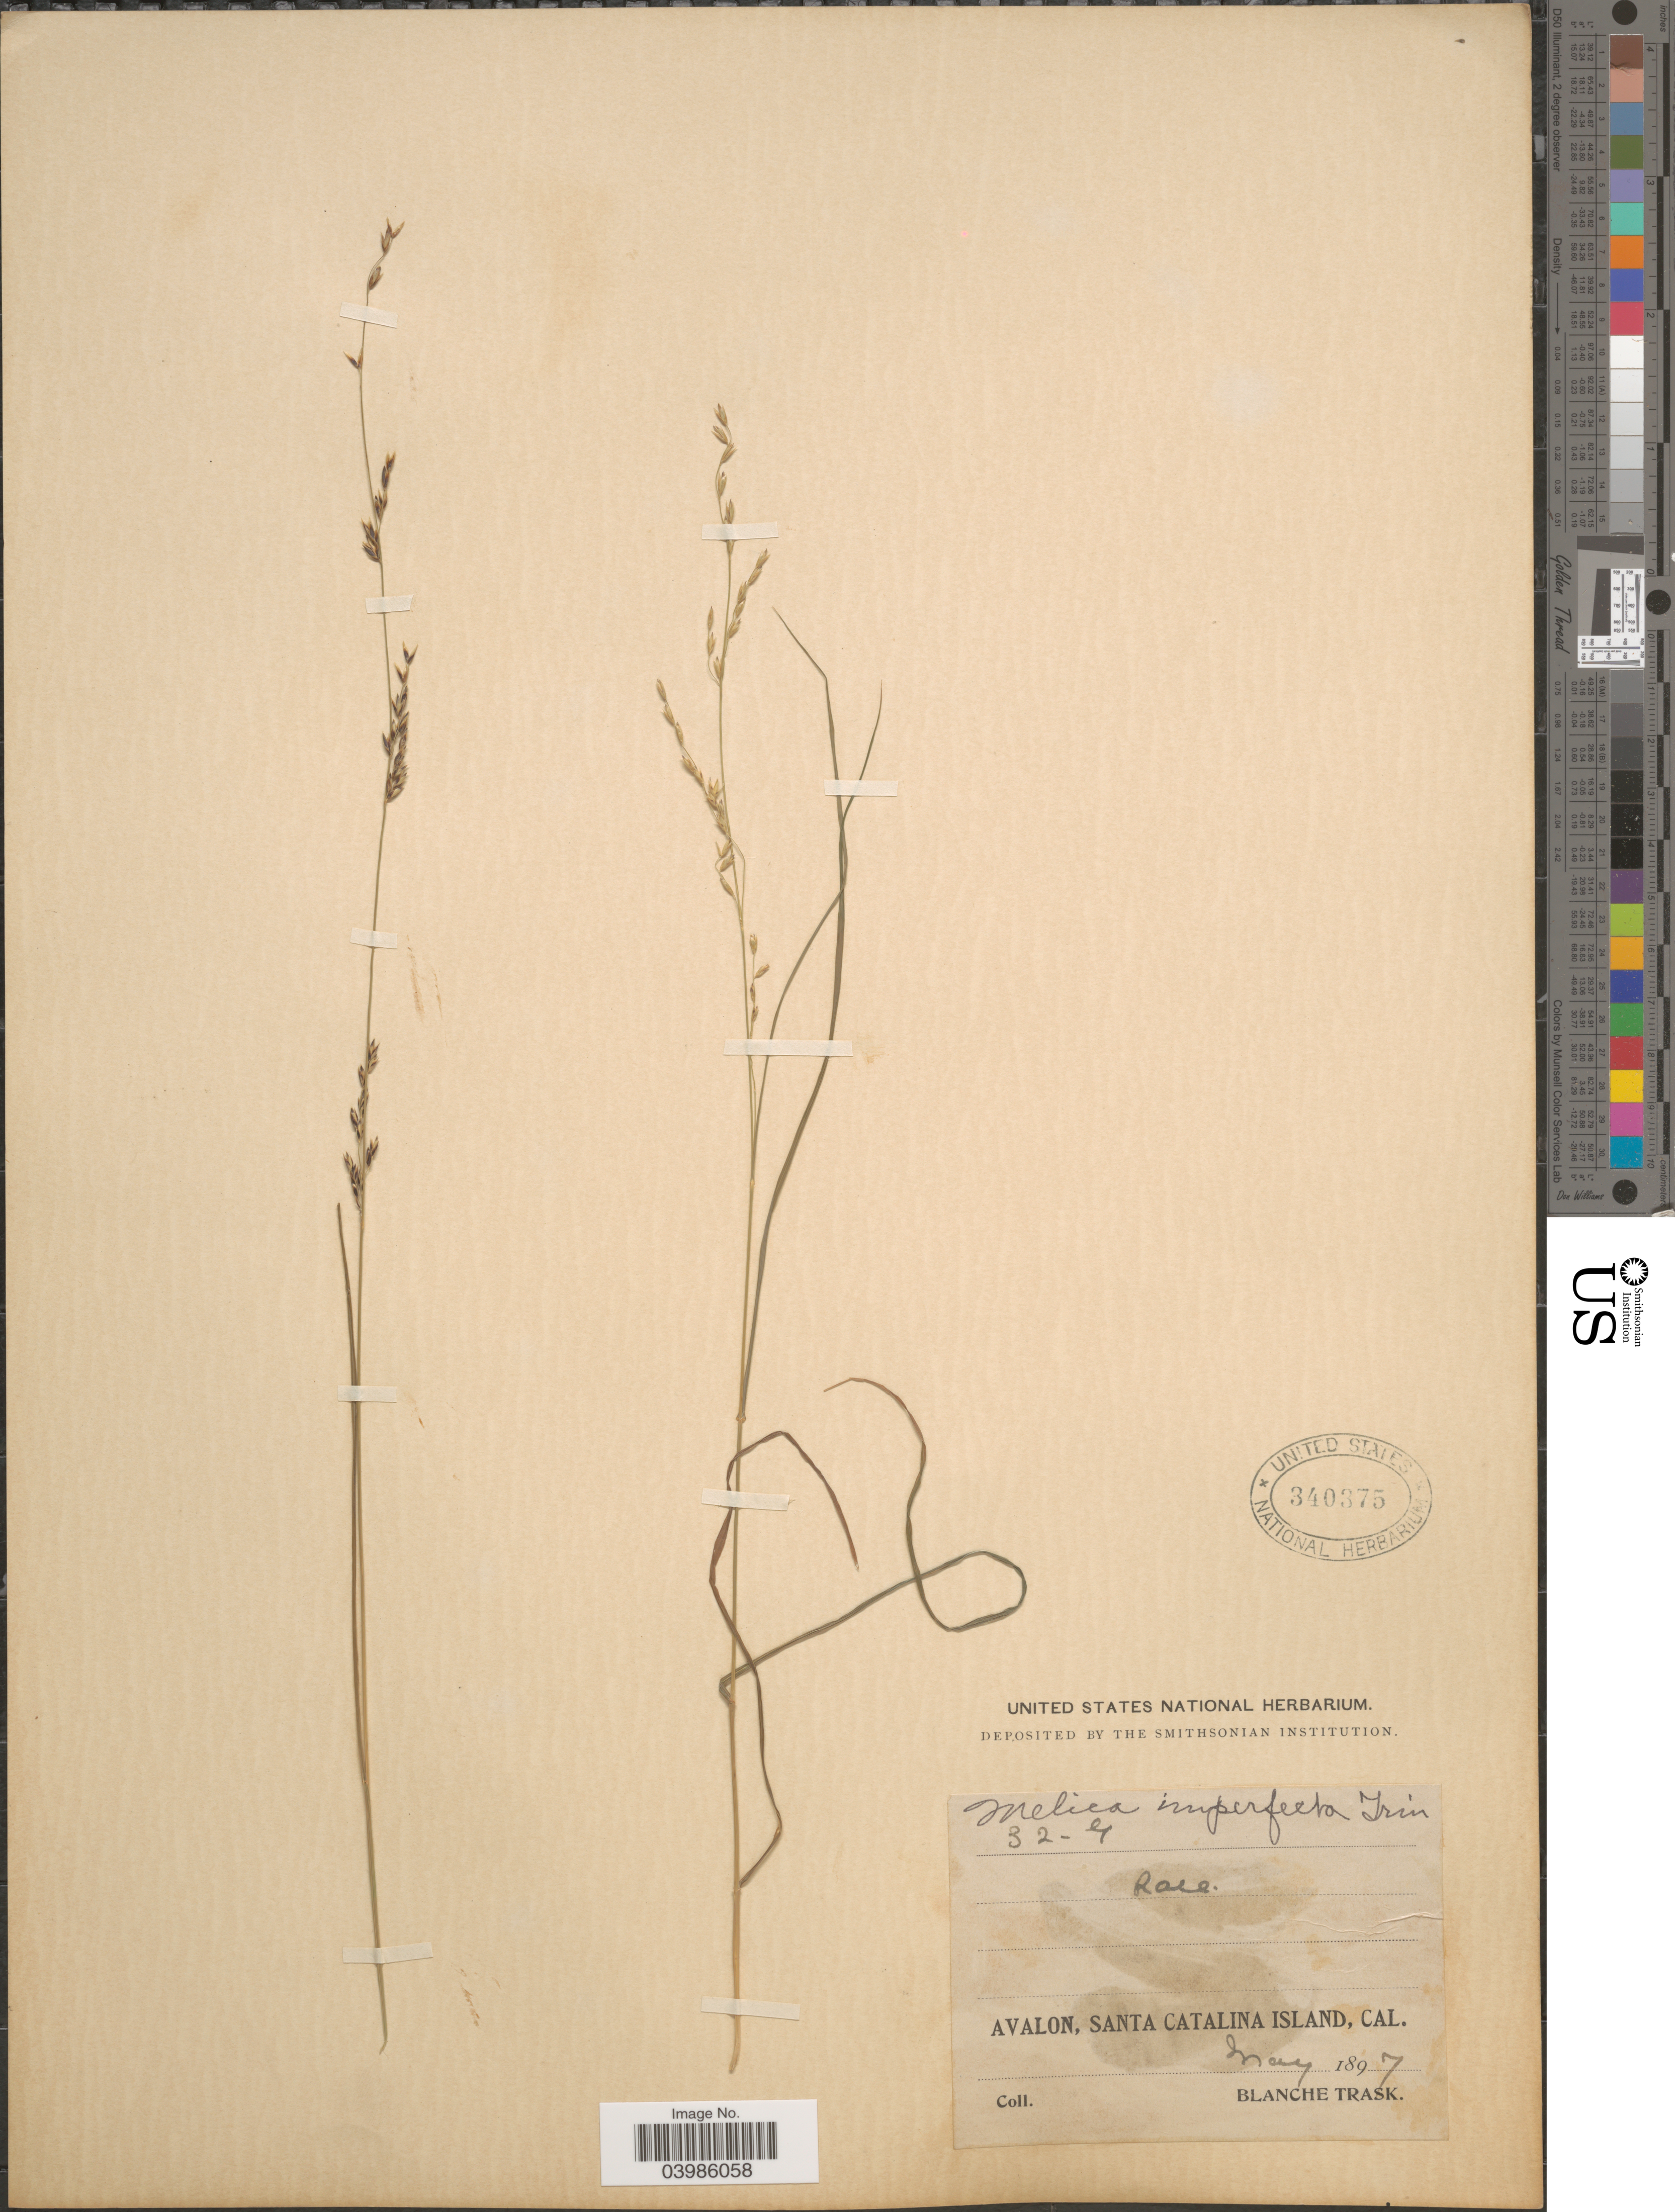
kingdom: Plantae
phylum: Tracheophyta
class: Liliopsida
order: Poales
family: Poaceae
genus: Melica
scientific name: Melica imperfecta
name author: Trin.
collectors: B. Trask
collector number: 32-4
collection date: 1897-05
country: United States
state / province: California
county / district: Los Angeles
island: Santa Catalina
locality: Avalon, Santa Catalina Island.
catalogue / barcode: US 340375